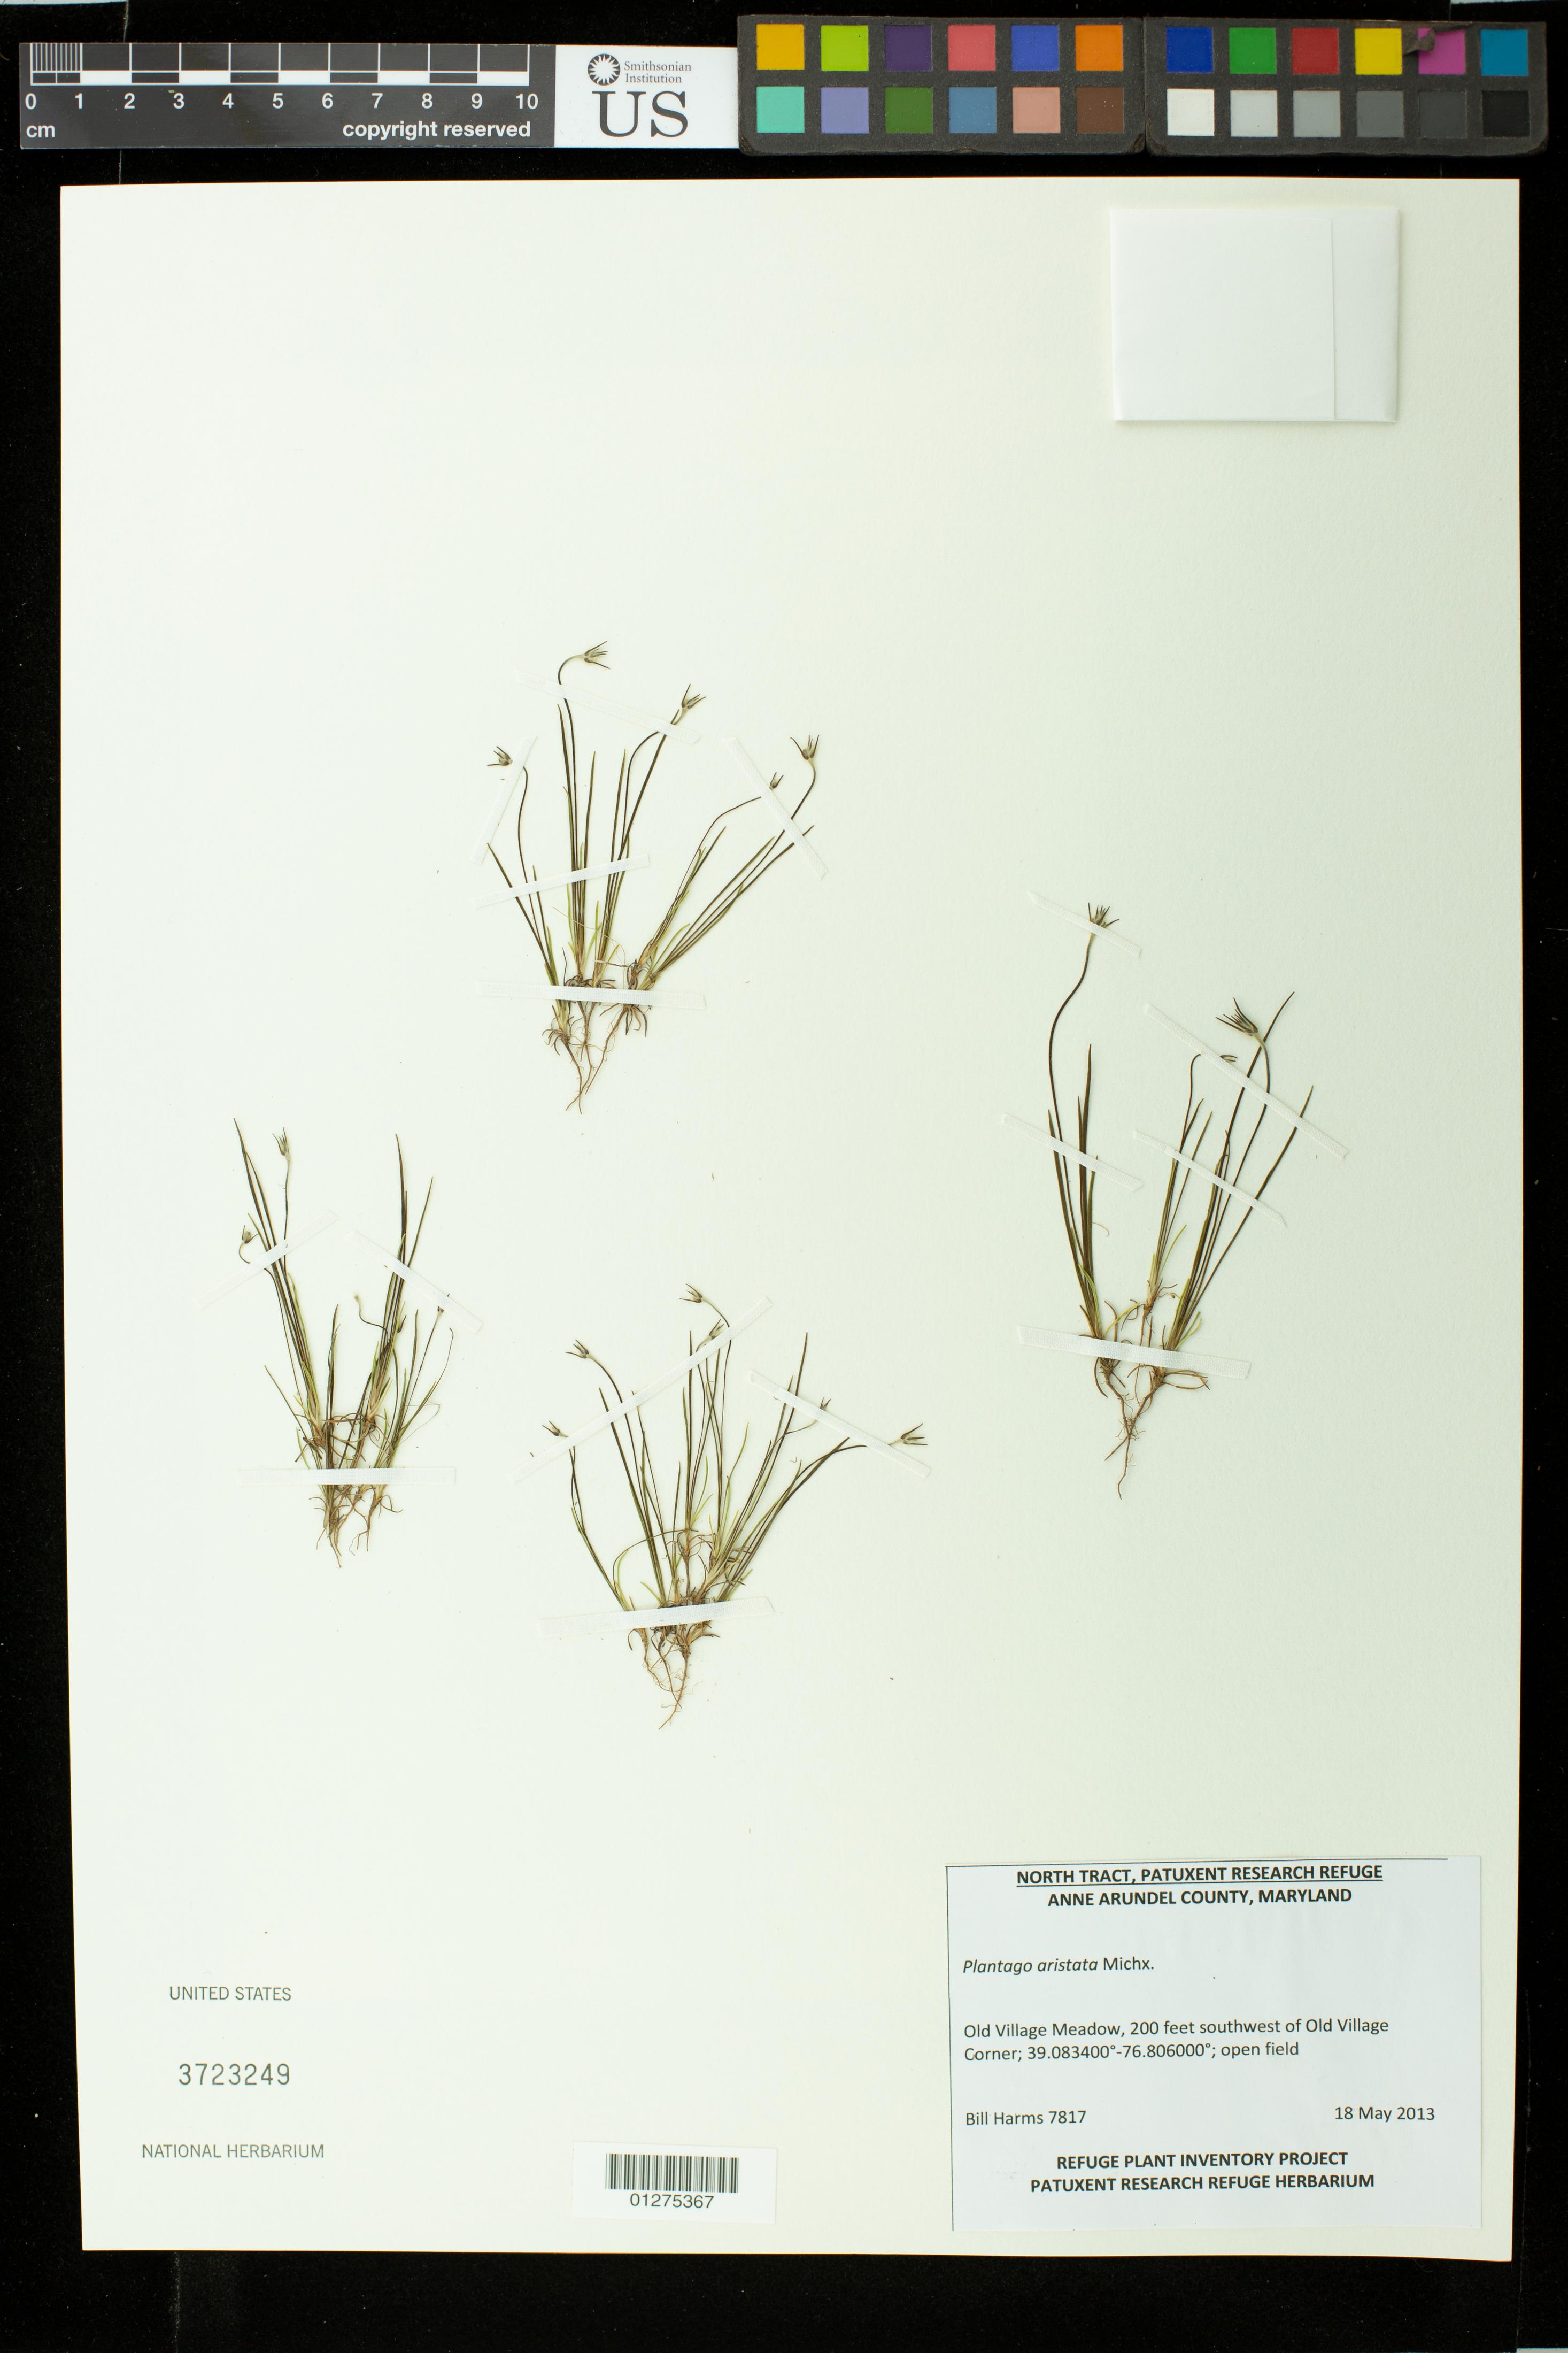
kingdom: Plantae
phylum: Tracheophyta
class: Magnoliopsida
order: Lamiales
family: Plantaginaceae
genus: Plantago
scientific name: Plantago aristata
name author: Michx.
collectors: B. Harms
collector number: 7817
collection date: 2013-05-18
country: United States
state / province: Maryland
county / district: Anne Arundel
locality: Old Village Meadow, 200 feet southwest of Old Village Corner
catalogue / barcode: US 3723249